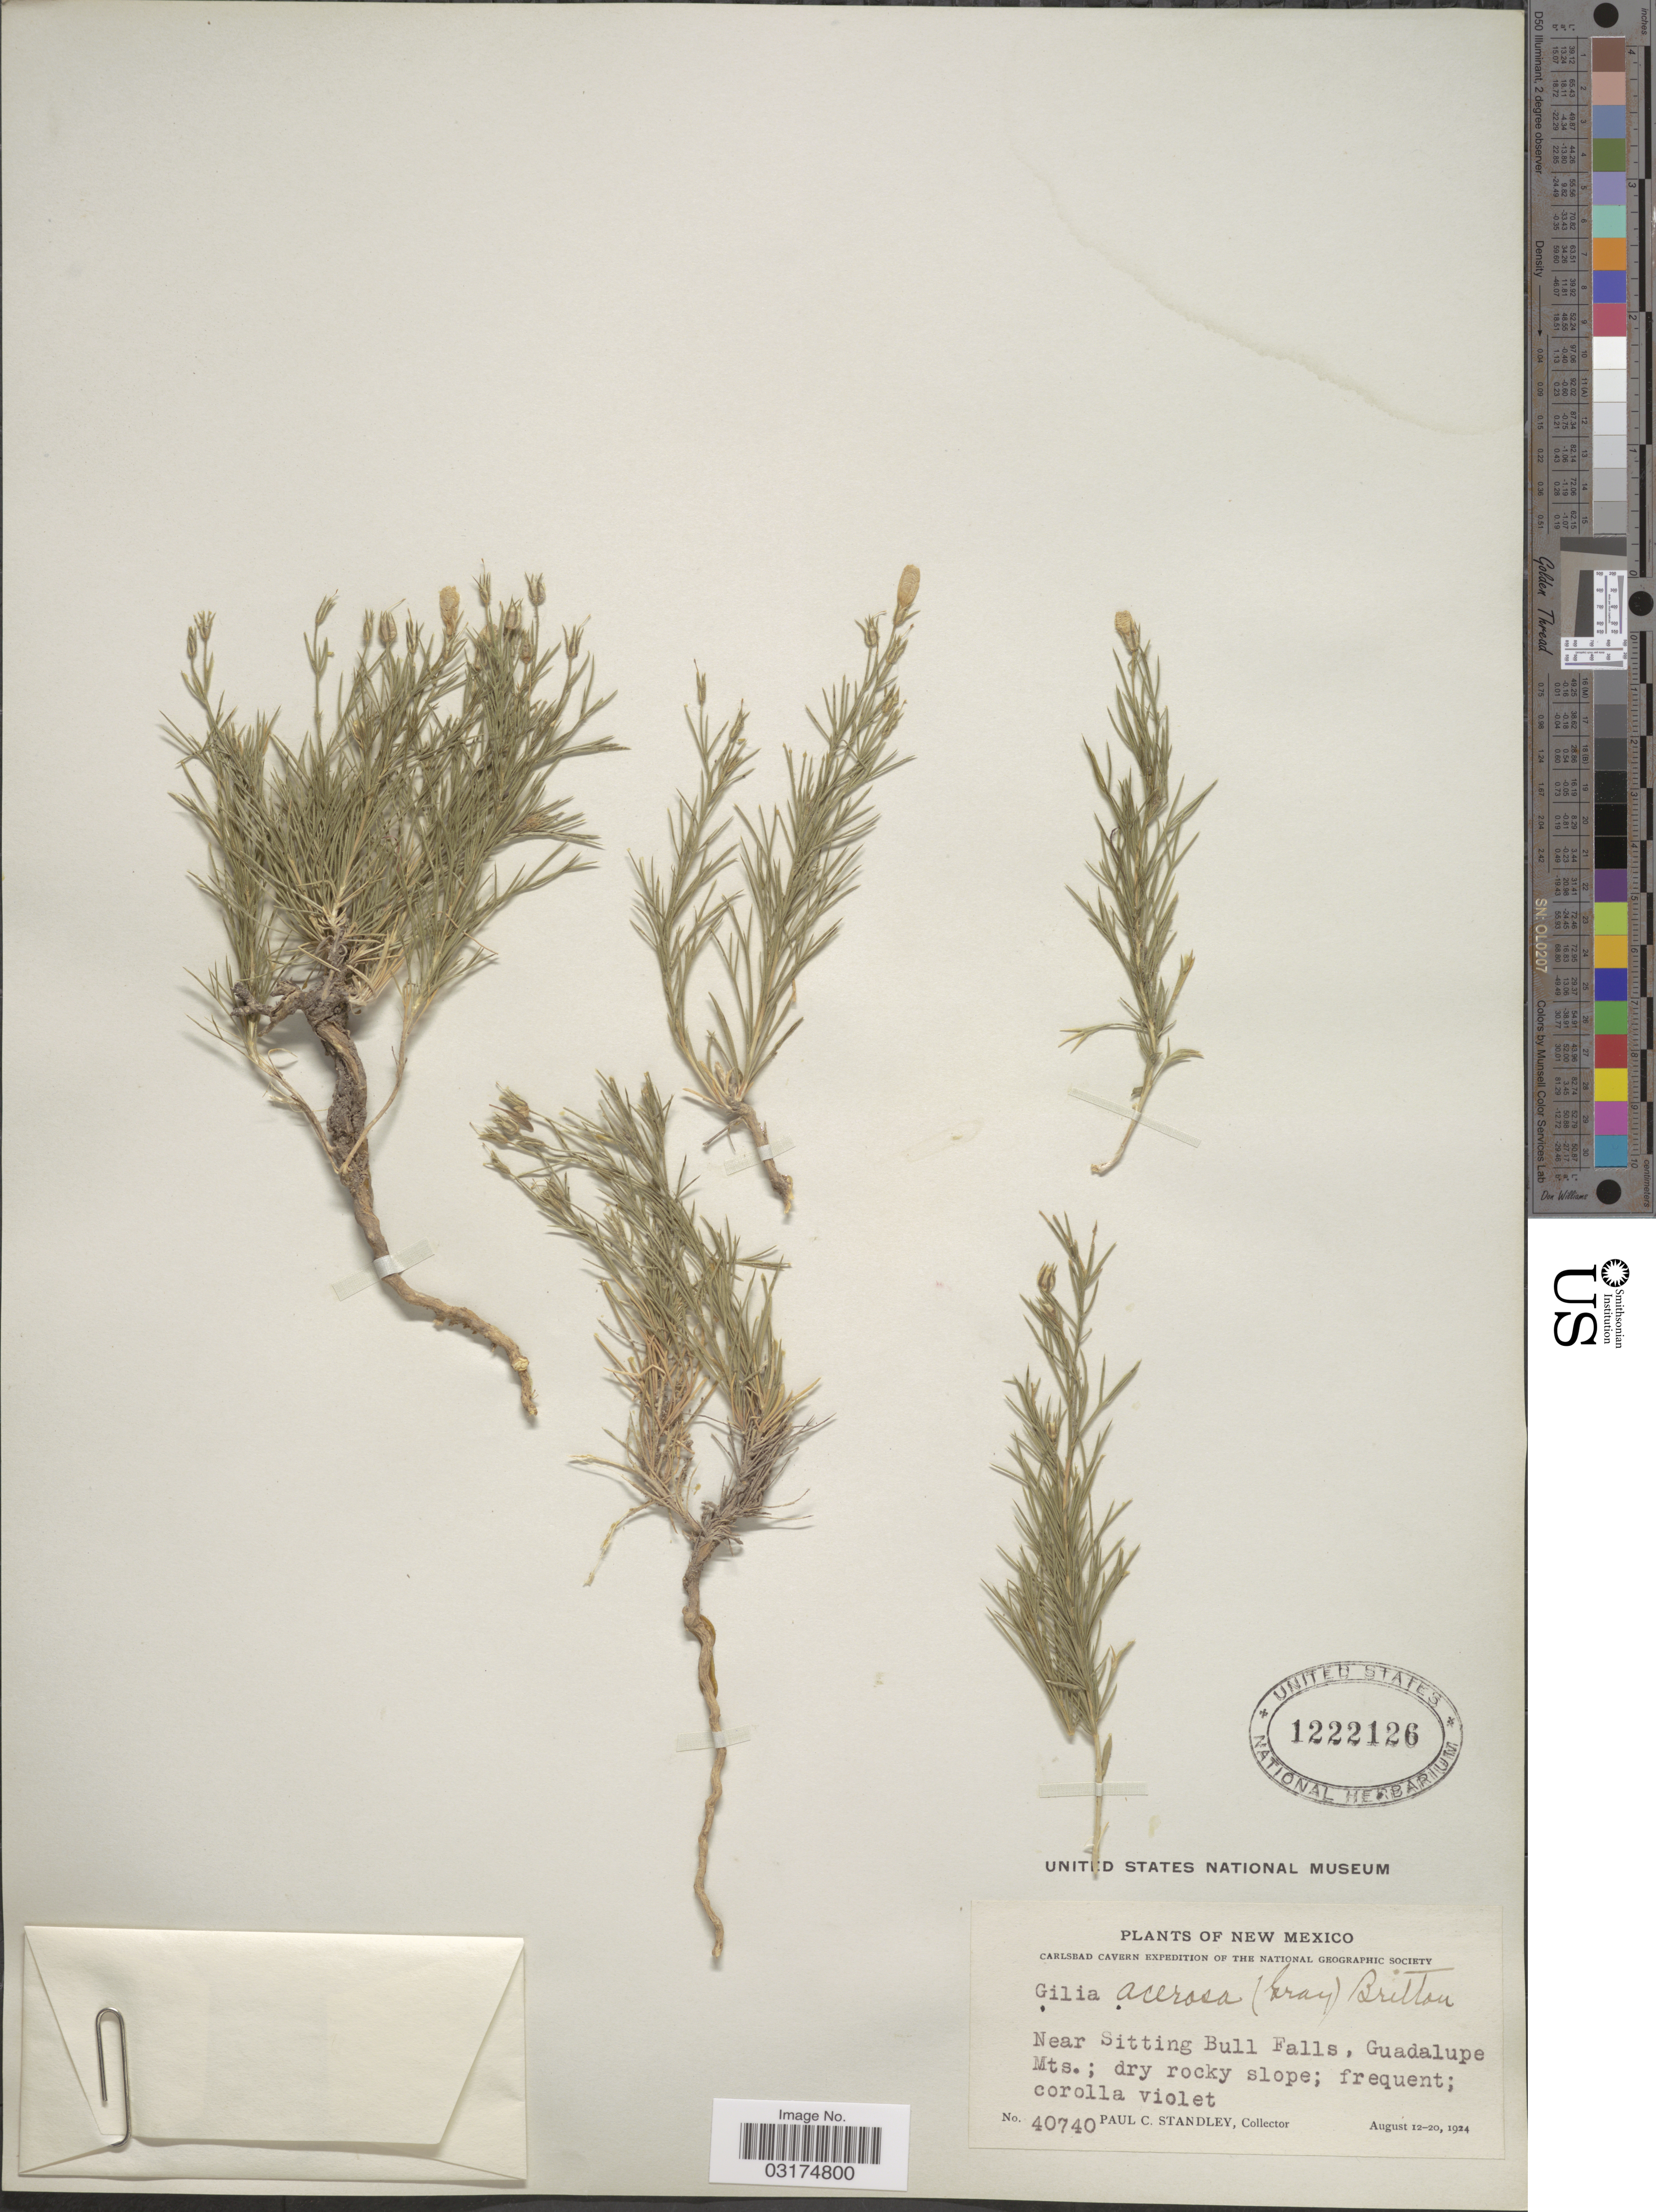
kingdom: Plantae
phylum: Tracheophyta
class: Magnoliopsida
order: Ericales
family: Polemoniaceae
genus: Giliastrum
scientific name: Giliastrum acerosum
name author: (A. Gray) Rydb.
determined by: Strong, Mark T., (BOT), Smithsonian Institution - National Museum of Natural History (UNITED STATES)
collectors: P. C. Standley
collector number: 40740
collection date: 1924-08-12/1924-08-20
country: United States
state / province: New Mexico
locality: Near Sitting Bull Falls, Guadalupe Mts.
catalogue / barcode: US 1222126